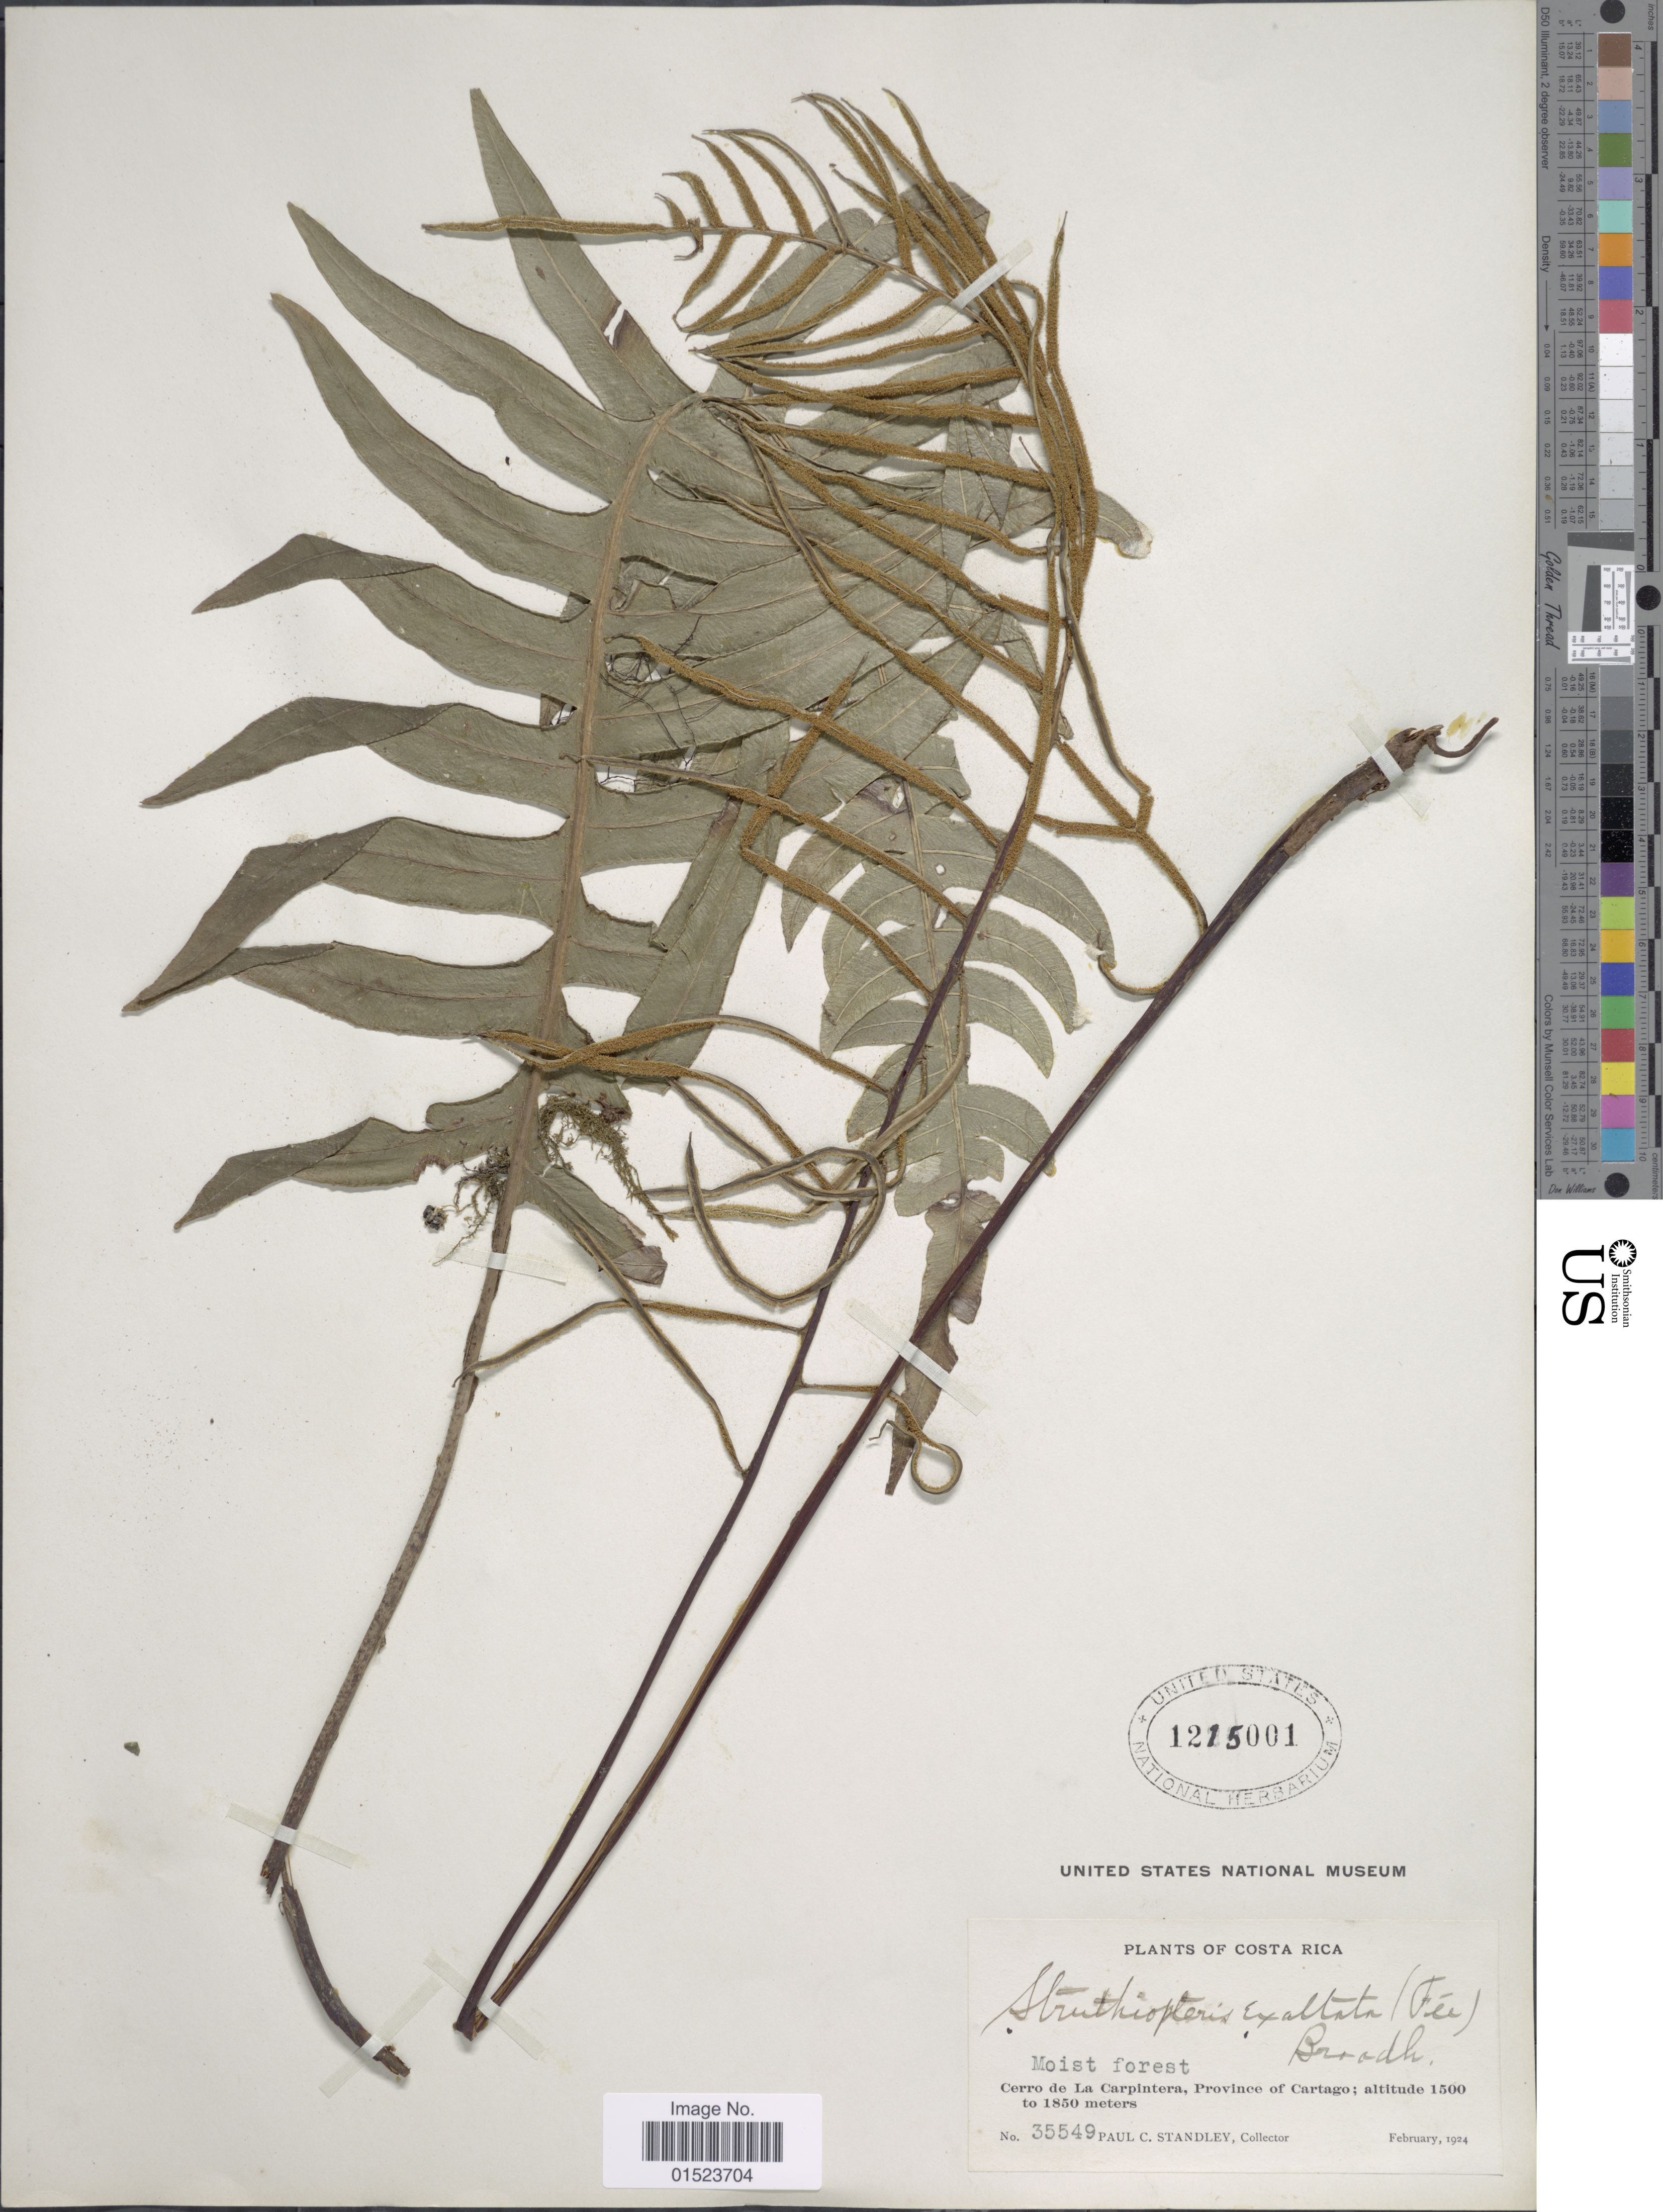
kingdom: Plantae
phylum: Tracheophyta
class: Polypodiopsida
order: Polypodiales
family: Blechnaceae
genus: Blechnum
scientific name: Blechnum divergens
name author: (Kunze) Mett.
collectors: P. C. Standley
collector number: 35549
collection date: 1924-02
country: Costa Rica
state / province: Cartago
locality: Cerro de La Carpintera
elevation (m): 1500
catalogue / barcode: US 1215001